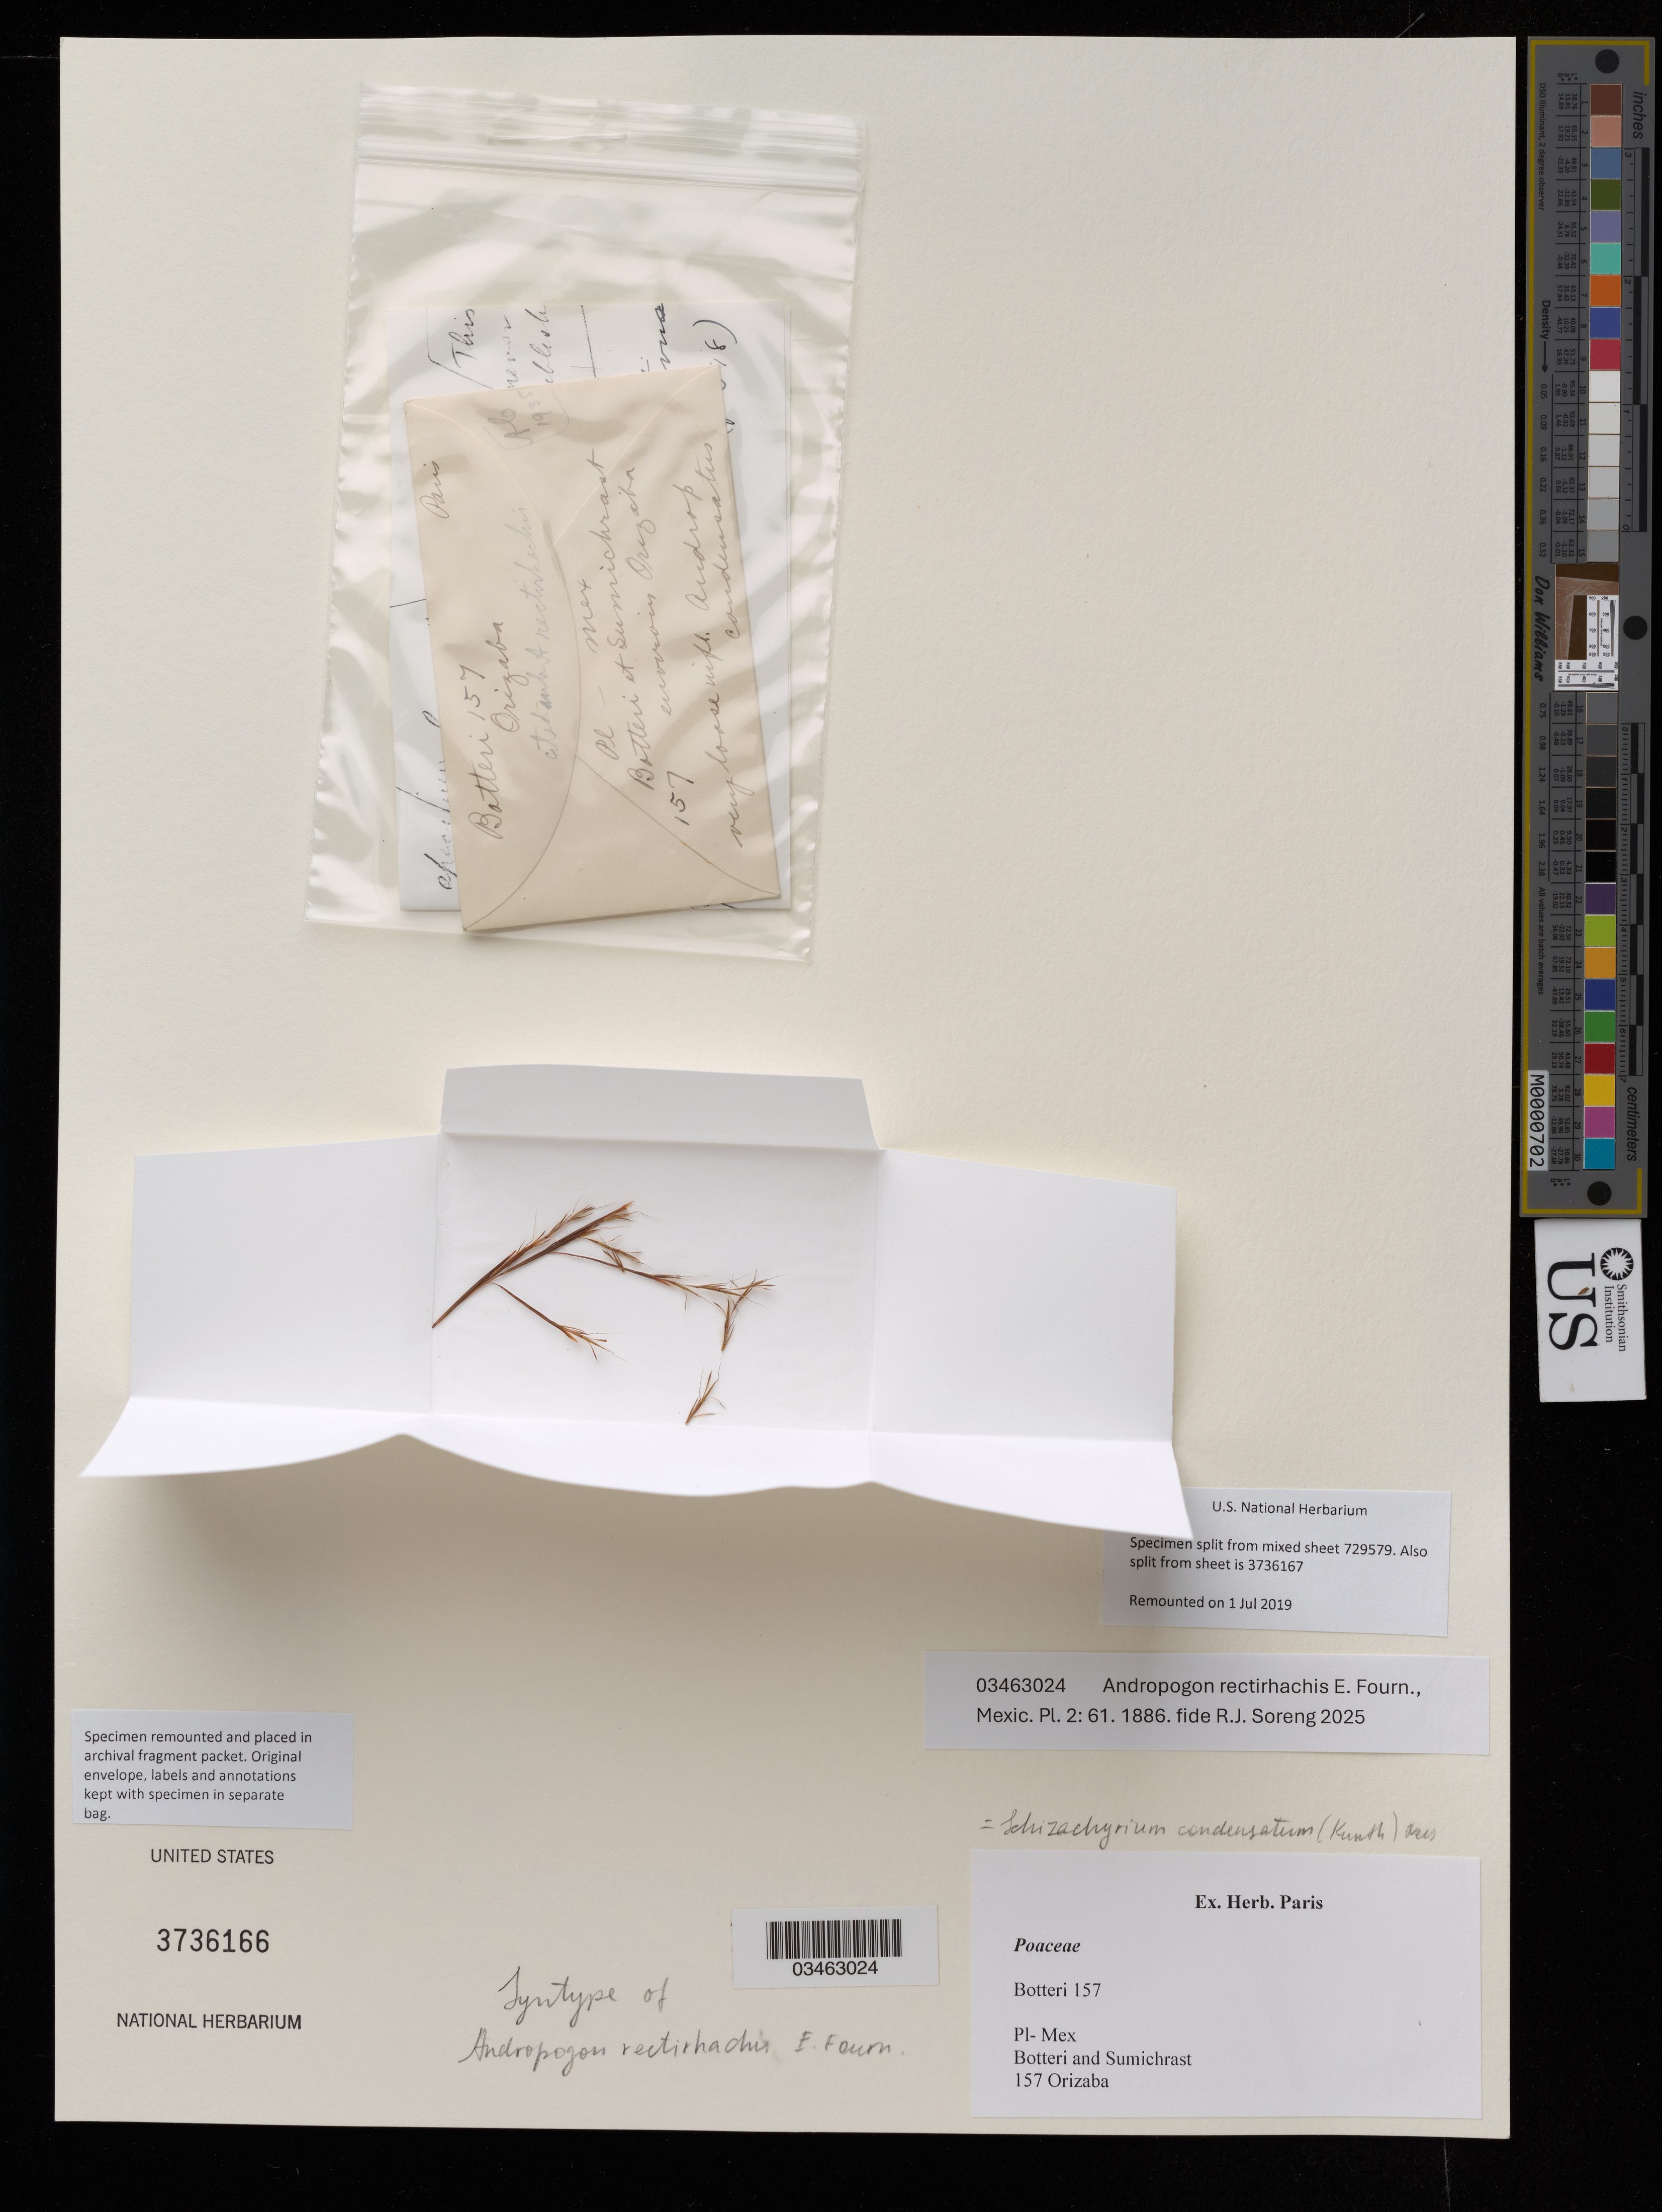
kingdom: Plantae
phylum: Tracheophyta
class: Liliopsida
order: Poales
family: Poaceae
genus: Andropogon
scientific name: Andropogon rectirhachis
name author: E. Fourn.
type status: Syntype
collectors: -. Botteri & -- Sumichrast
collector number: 157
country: Mexico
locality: environs Orizaba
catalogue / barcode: US 3736166